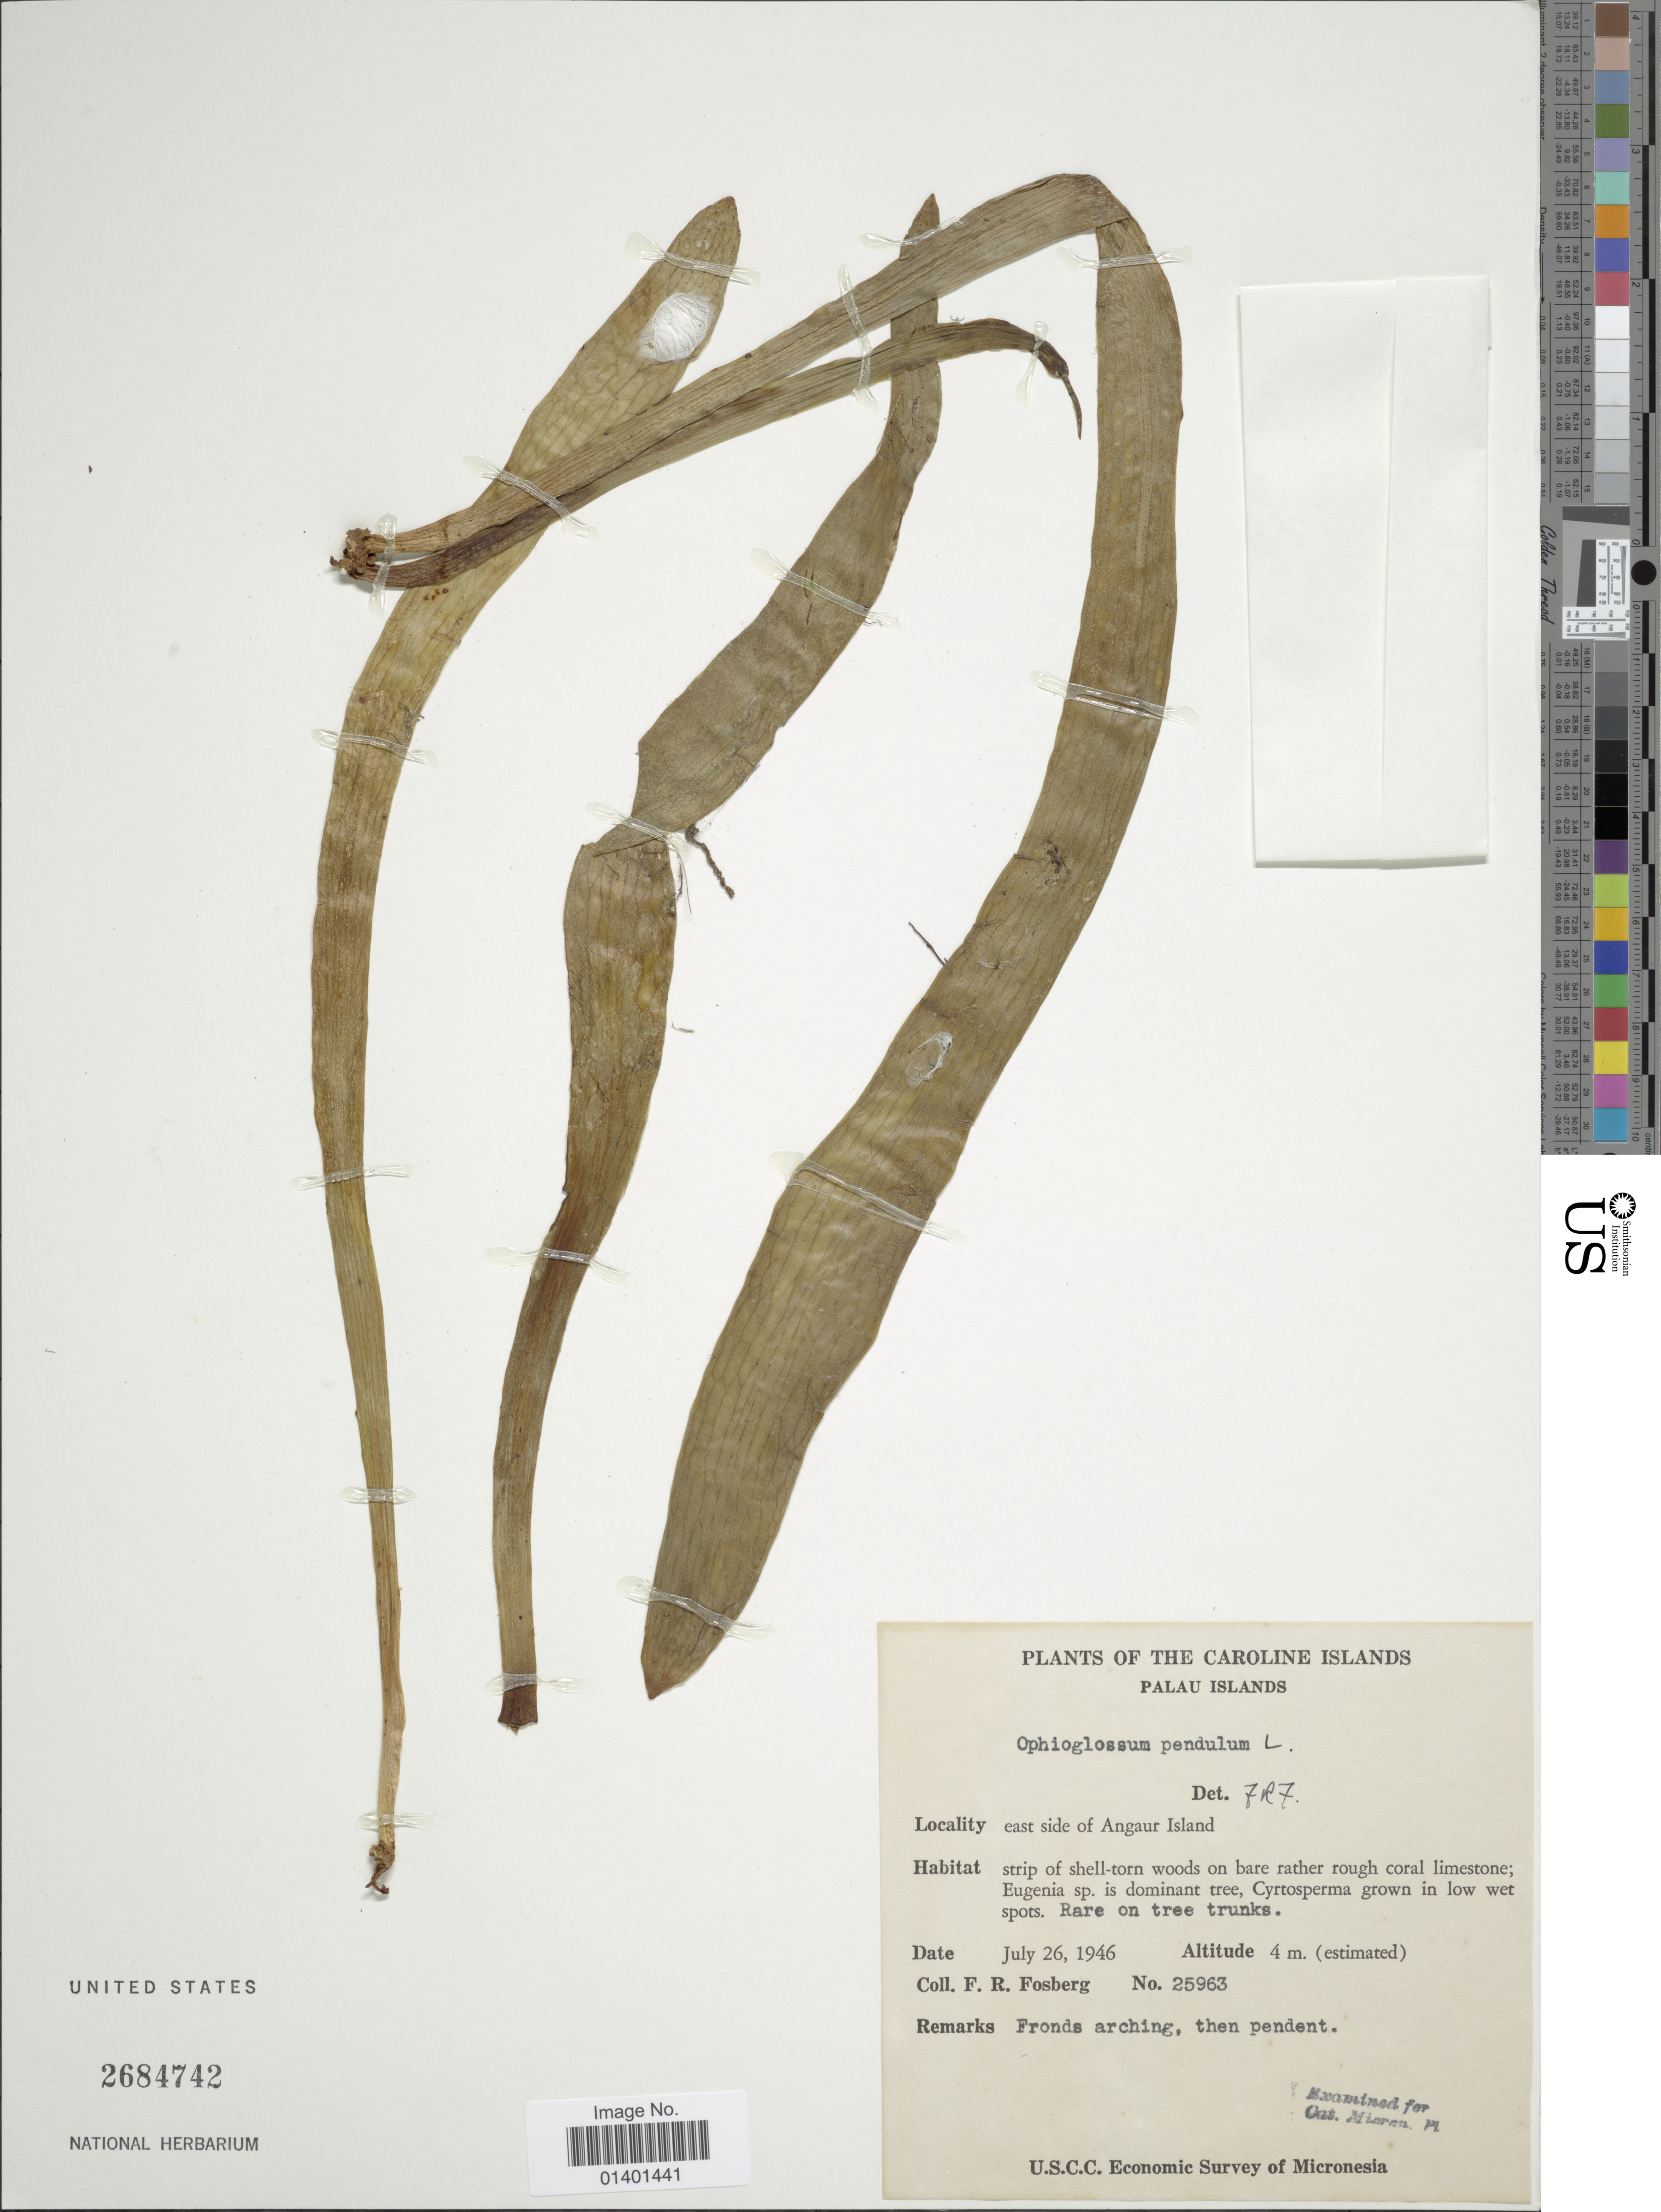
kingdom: Plantae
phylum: Tracheophyta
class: Polypodiopsida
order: Ophioglossales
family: Ophioglossaceae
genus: Ophioderma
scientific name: Ophioderma pendulum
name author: (L.) C. Presl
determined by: Wagner, W. L., (BOT), Smithsonian Institution - National Museum of Natural History (UNITED STATES)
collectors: F. R. Fosberg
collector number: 25963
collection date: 1946-07-26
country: Micronesia, Federated States of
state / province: Palau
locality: Caroline islands, Palau islands, east side of Angaur island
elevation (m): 4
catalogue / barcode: US 2684742